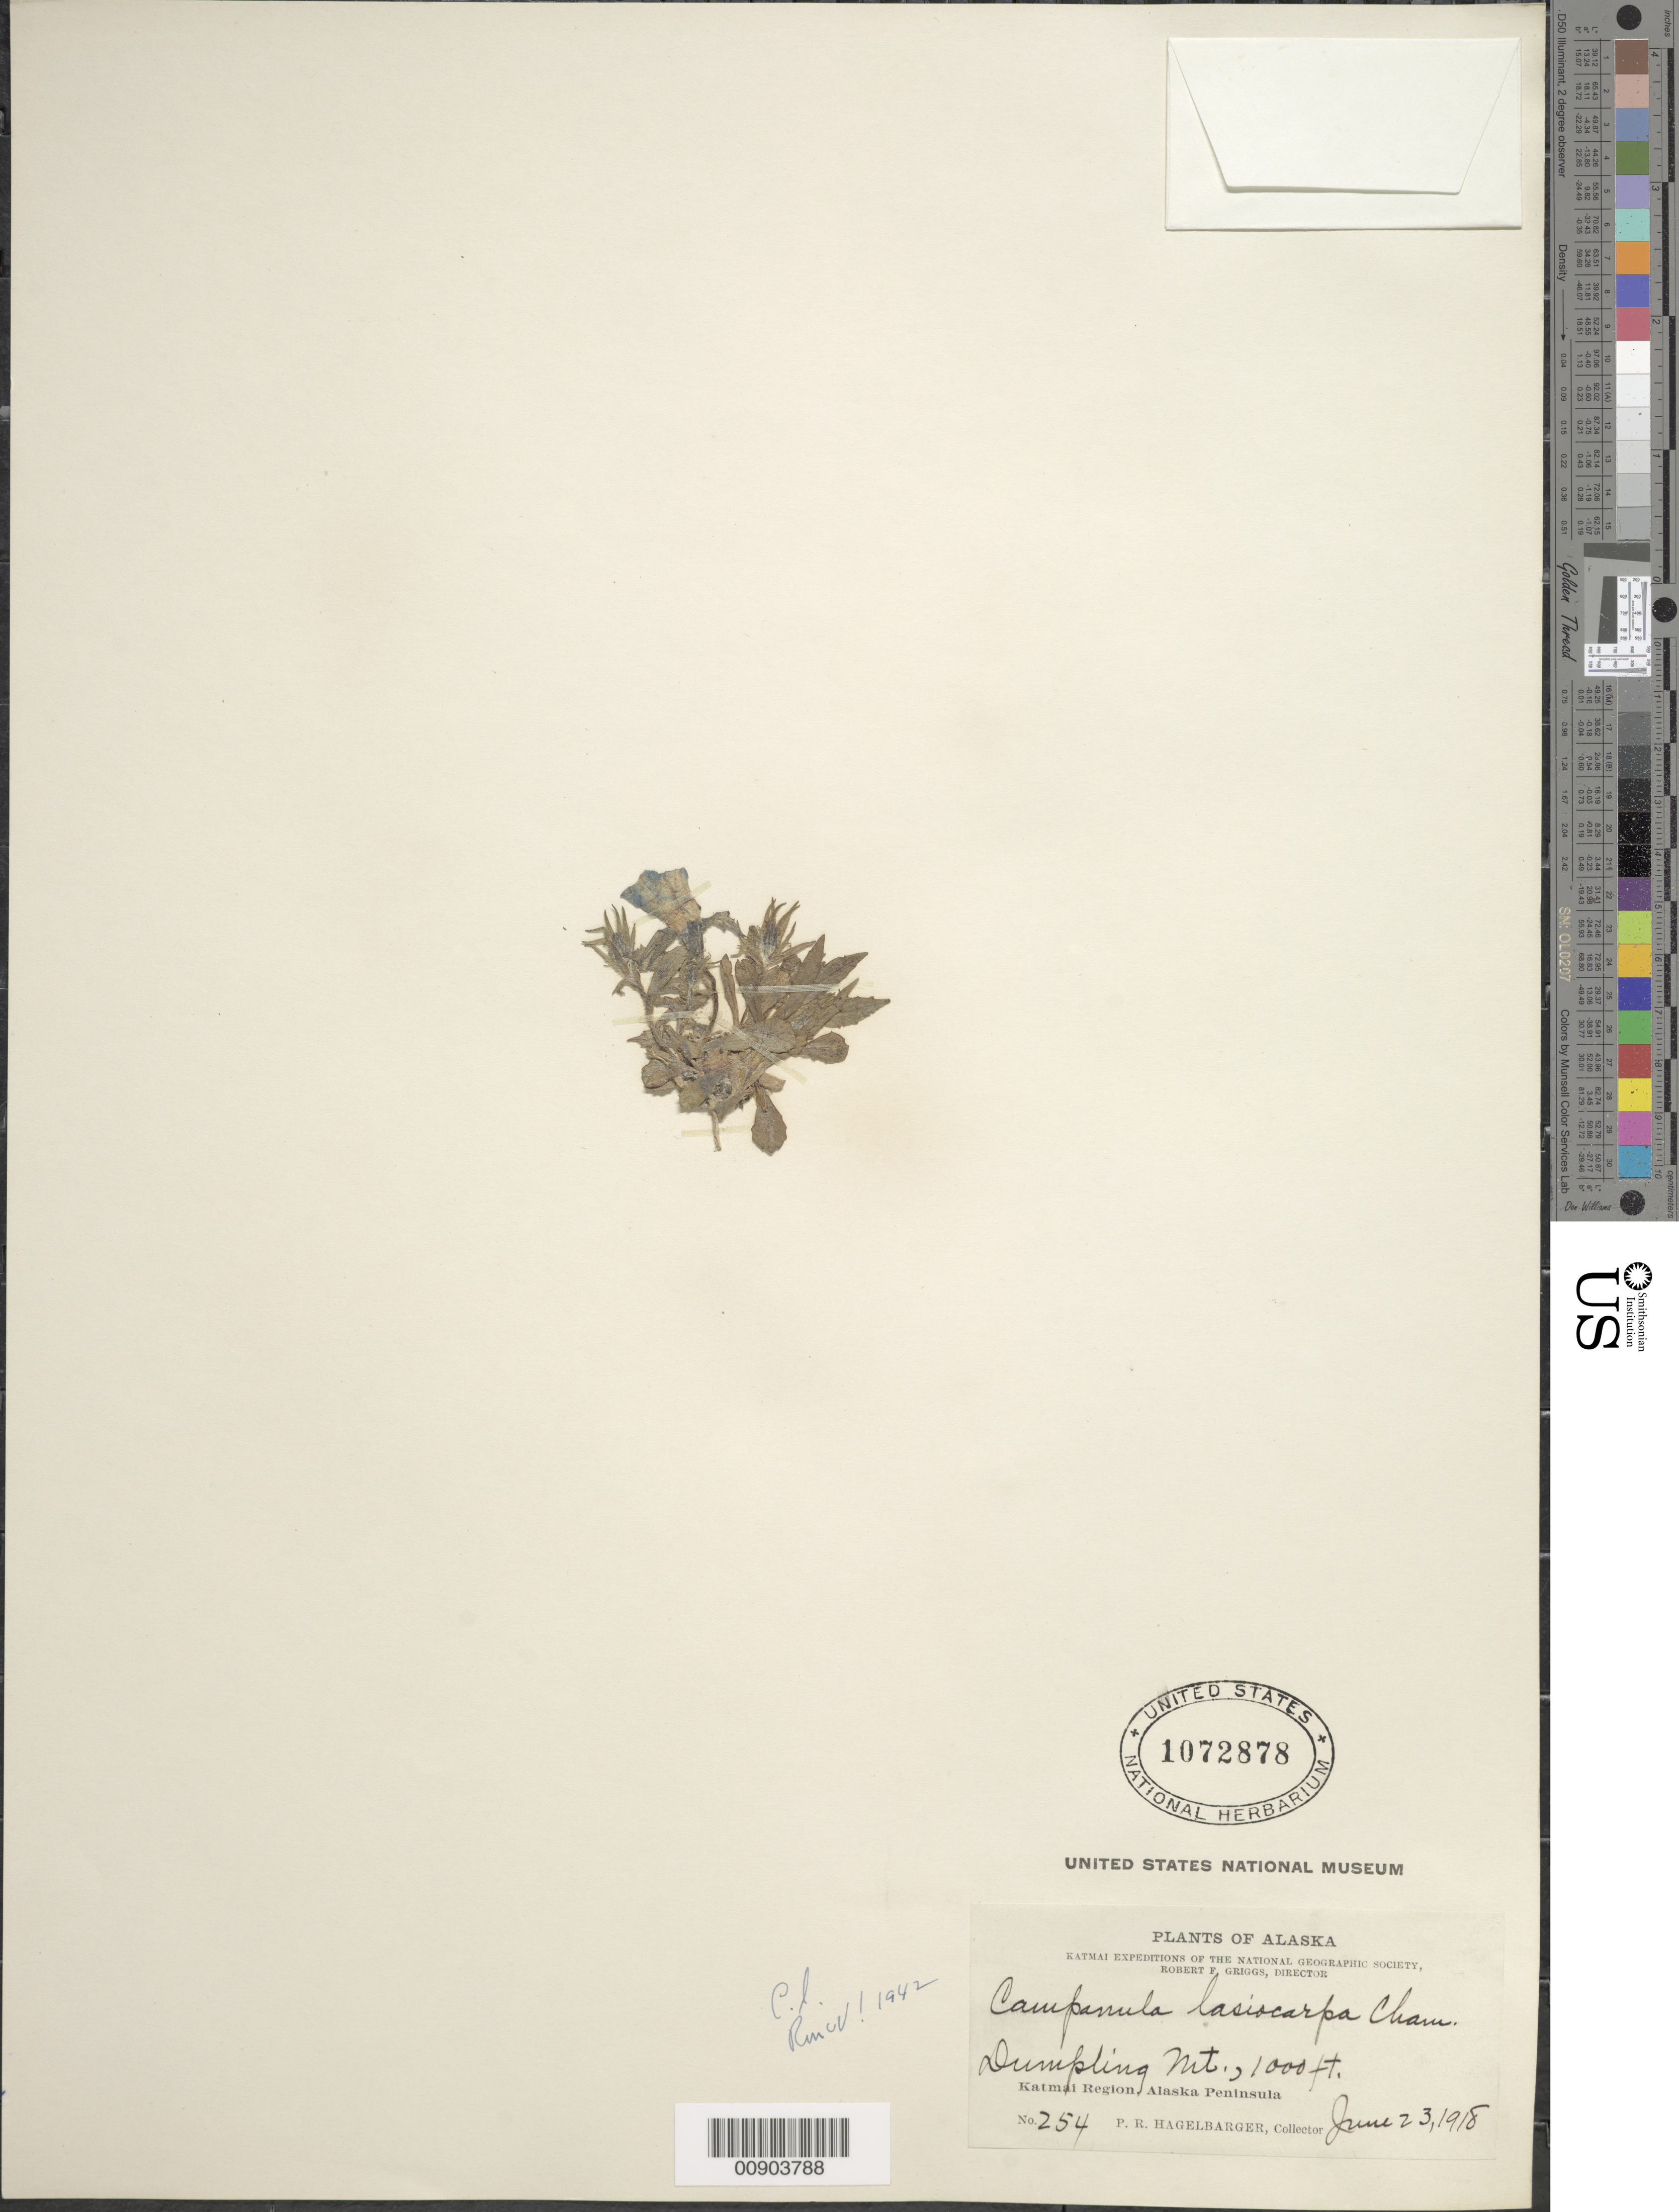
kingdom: Plantae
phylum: Tracheophyta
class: Magnoliopsida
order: Asterales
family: Campanulaceae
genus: Campanula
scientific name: Campanula lasiocarpa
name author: Cham.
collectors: P. Hagelbarger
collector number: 254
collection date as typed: June 23, 1918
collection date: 1918-06-23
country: United States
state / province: Alaska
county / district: Bristol Bay Borough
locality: Dumpling Mt., Katami Region, Alaska Peninsula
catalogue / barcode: US 1072878